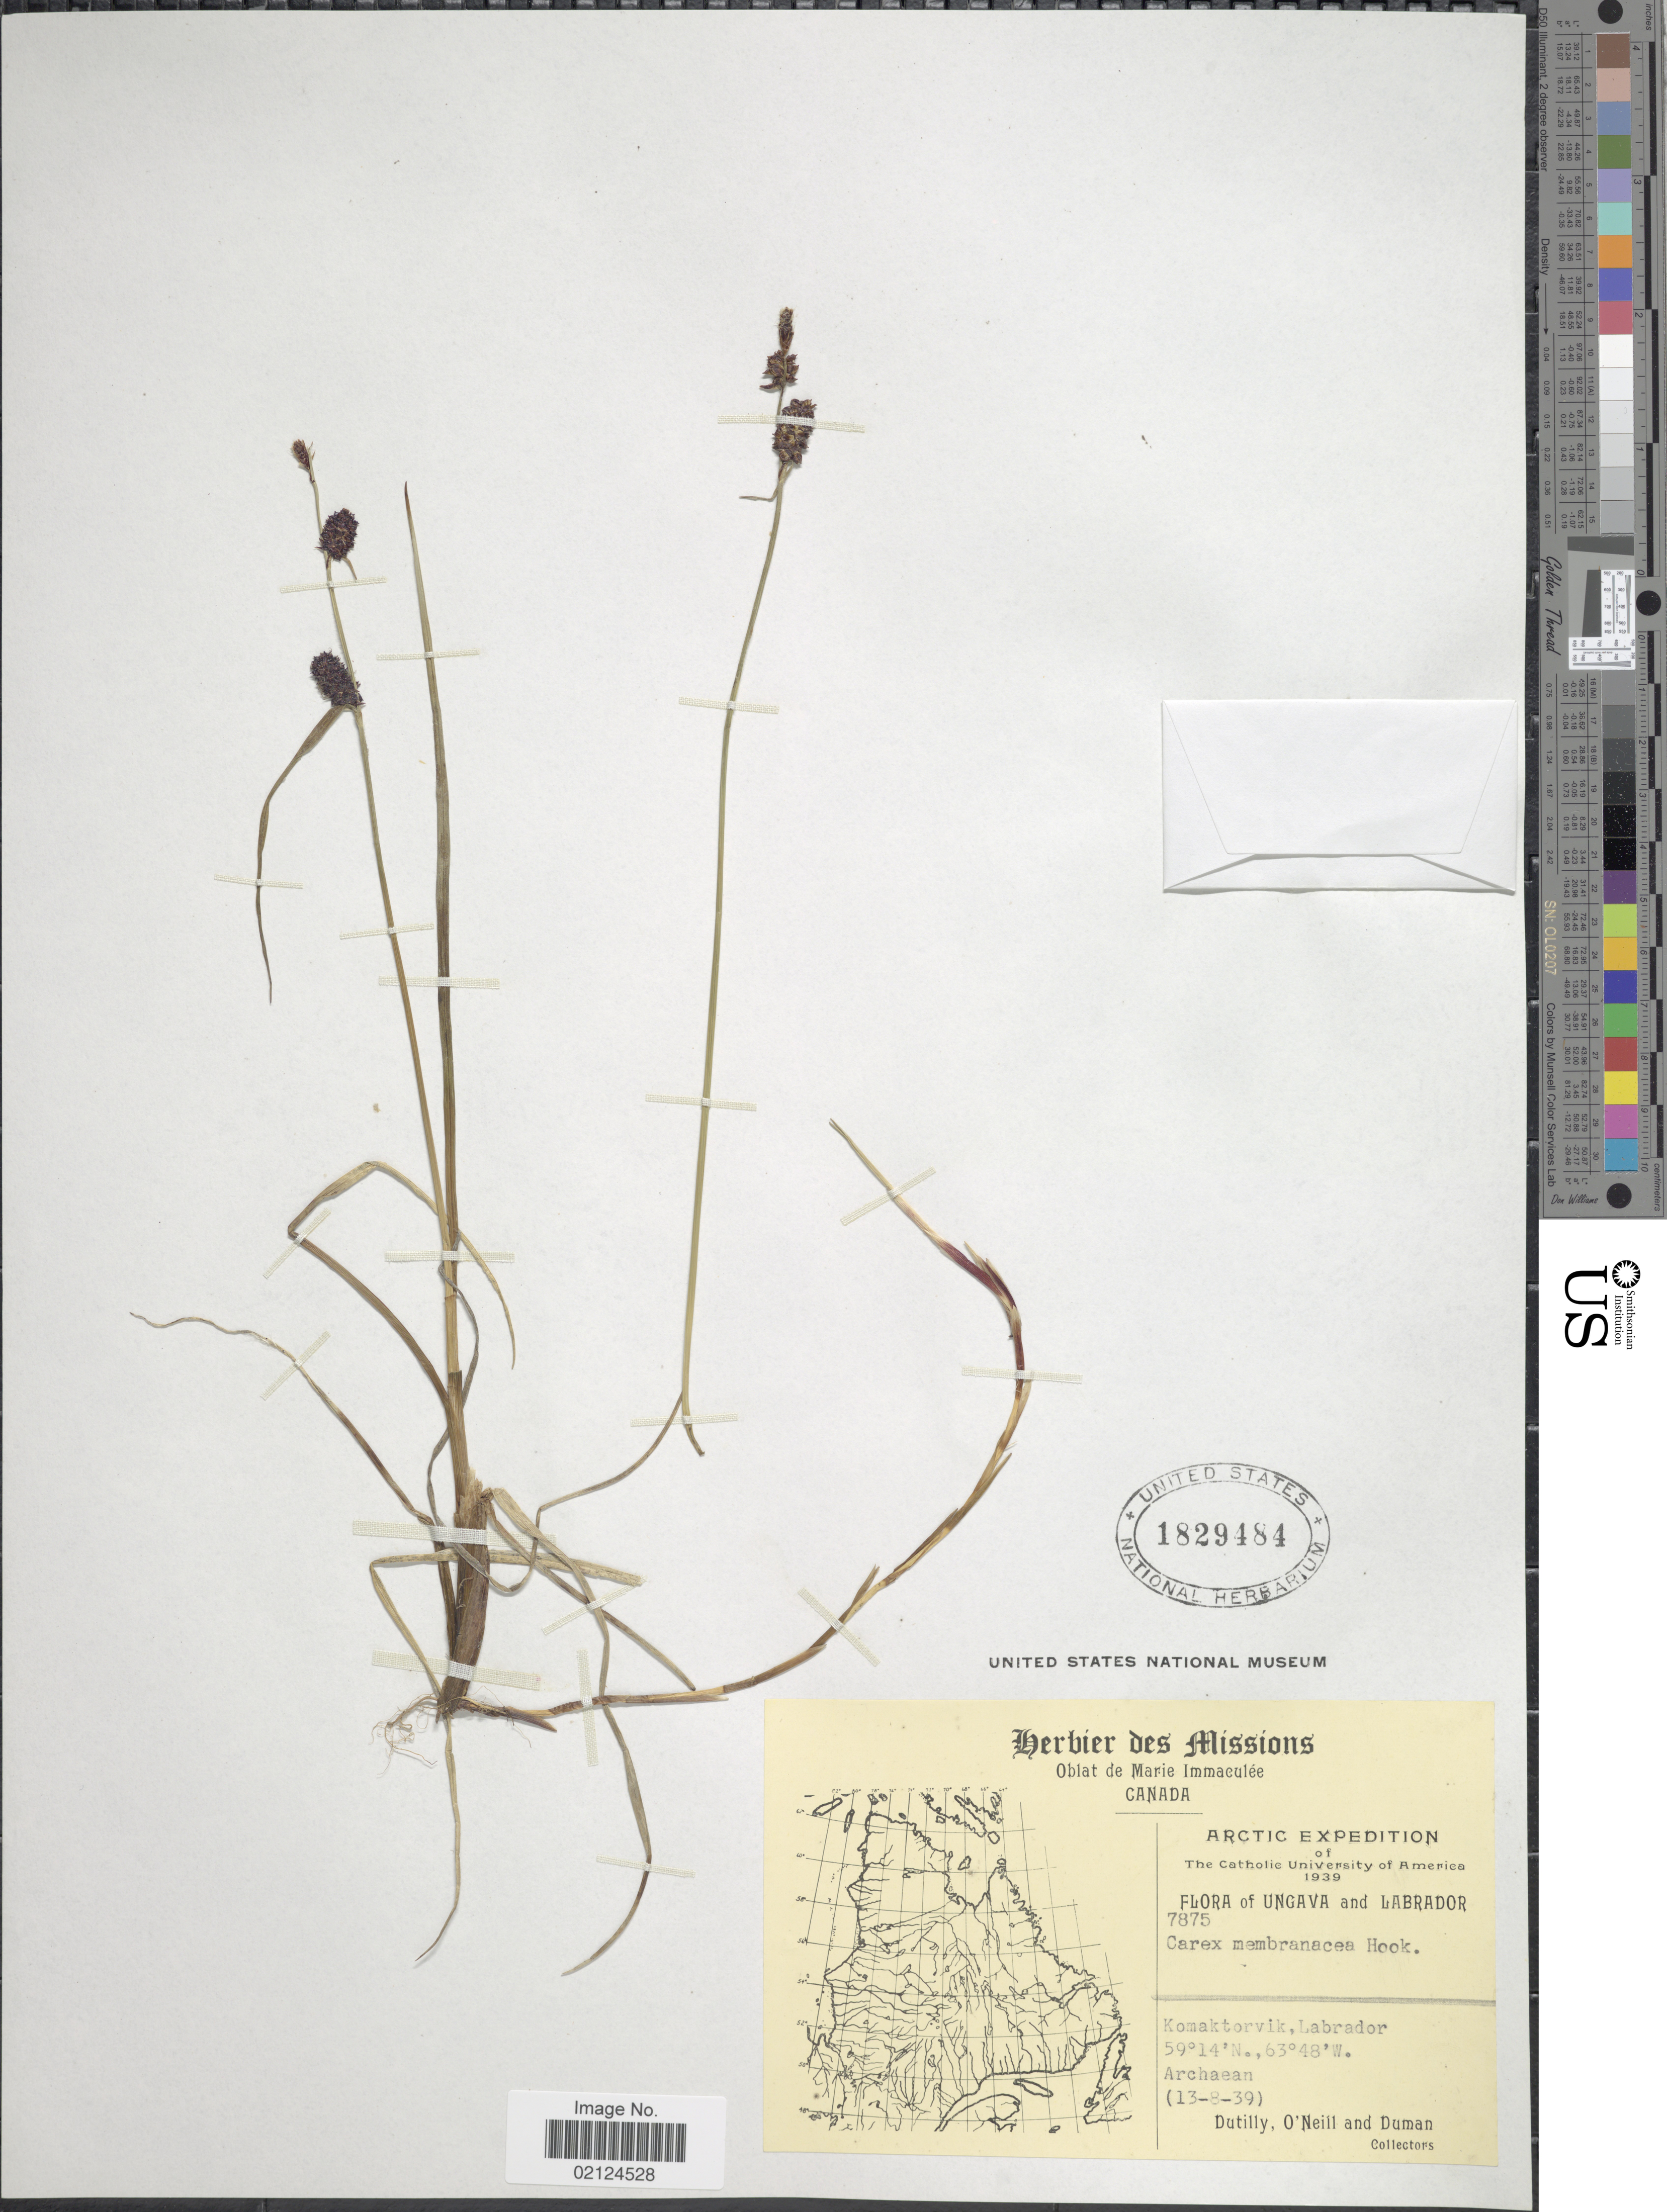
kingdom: Plantae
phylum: Tracheophyta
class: Liliopsida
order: Poales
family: Cyperaceae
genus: Carex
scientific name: Carex membranacea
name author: Hook.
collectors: -. Dutilly, O' Neill & -. Duman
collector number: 7875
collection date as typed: Transcribed d/m/y: 13/8/39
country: Canada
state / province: Newfoundland and Labrador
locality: Ungava and Labrador [unsure placement] Komaktorvik, Labrador. Arctic.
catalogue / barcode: US 1829484